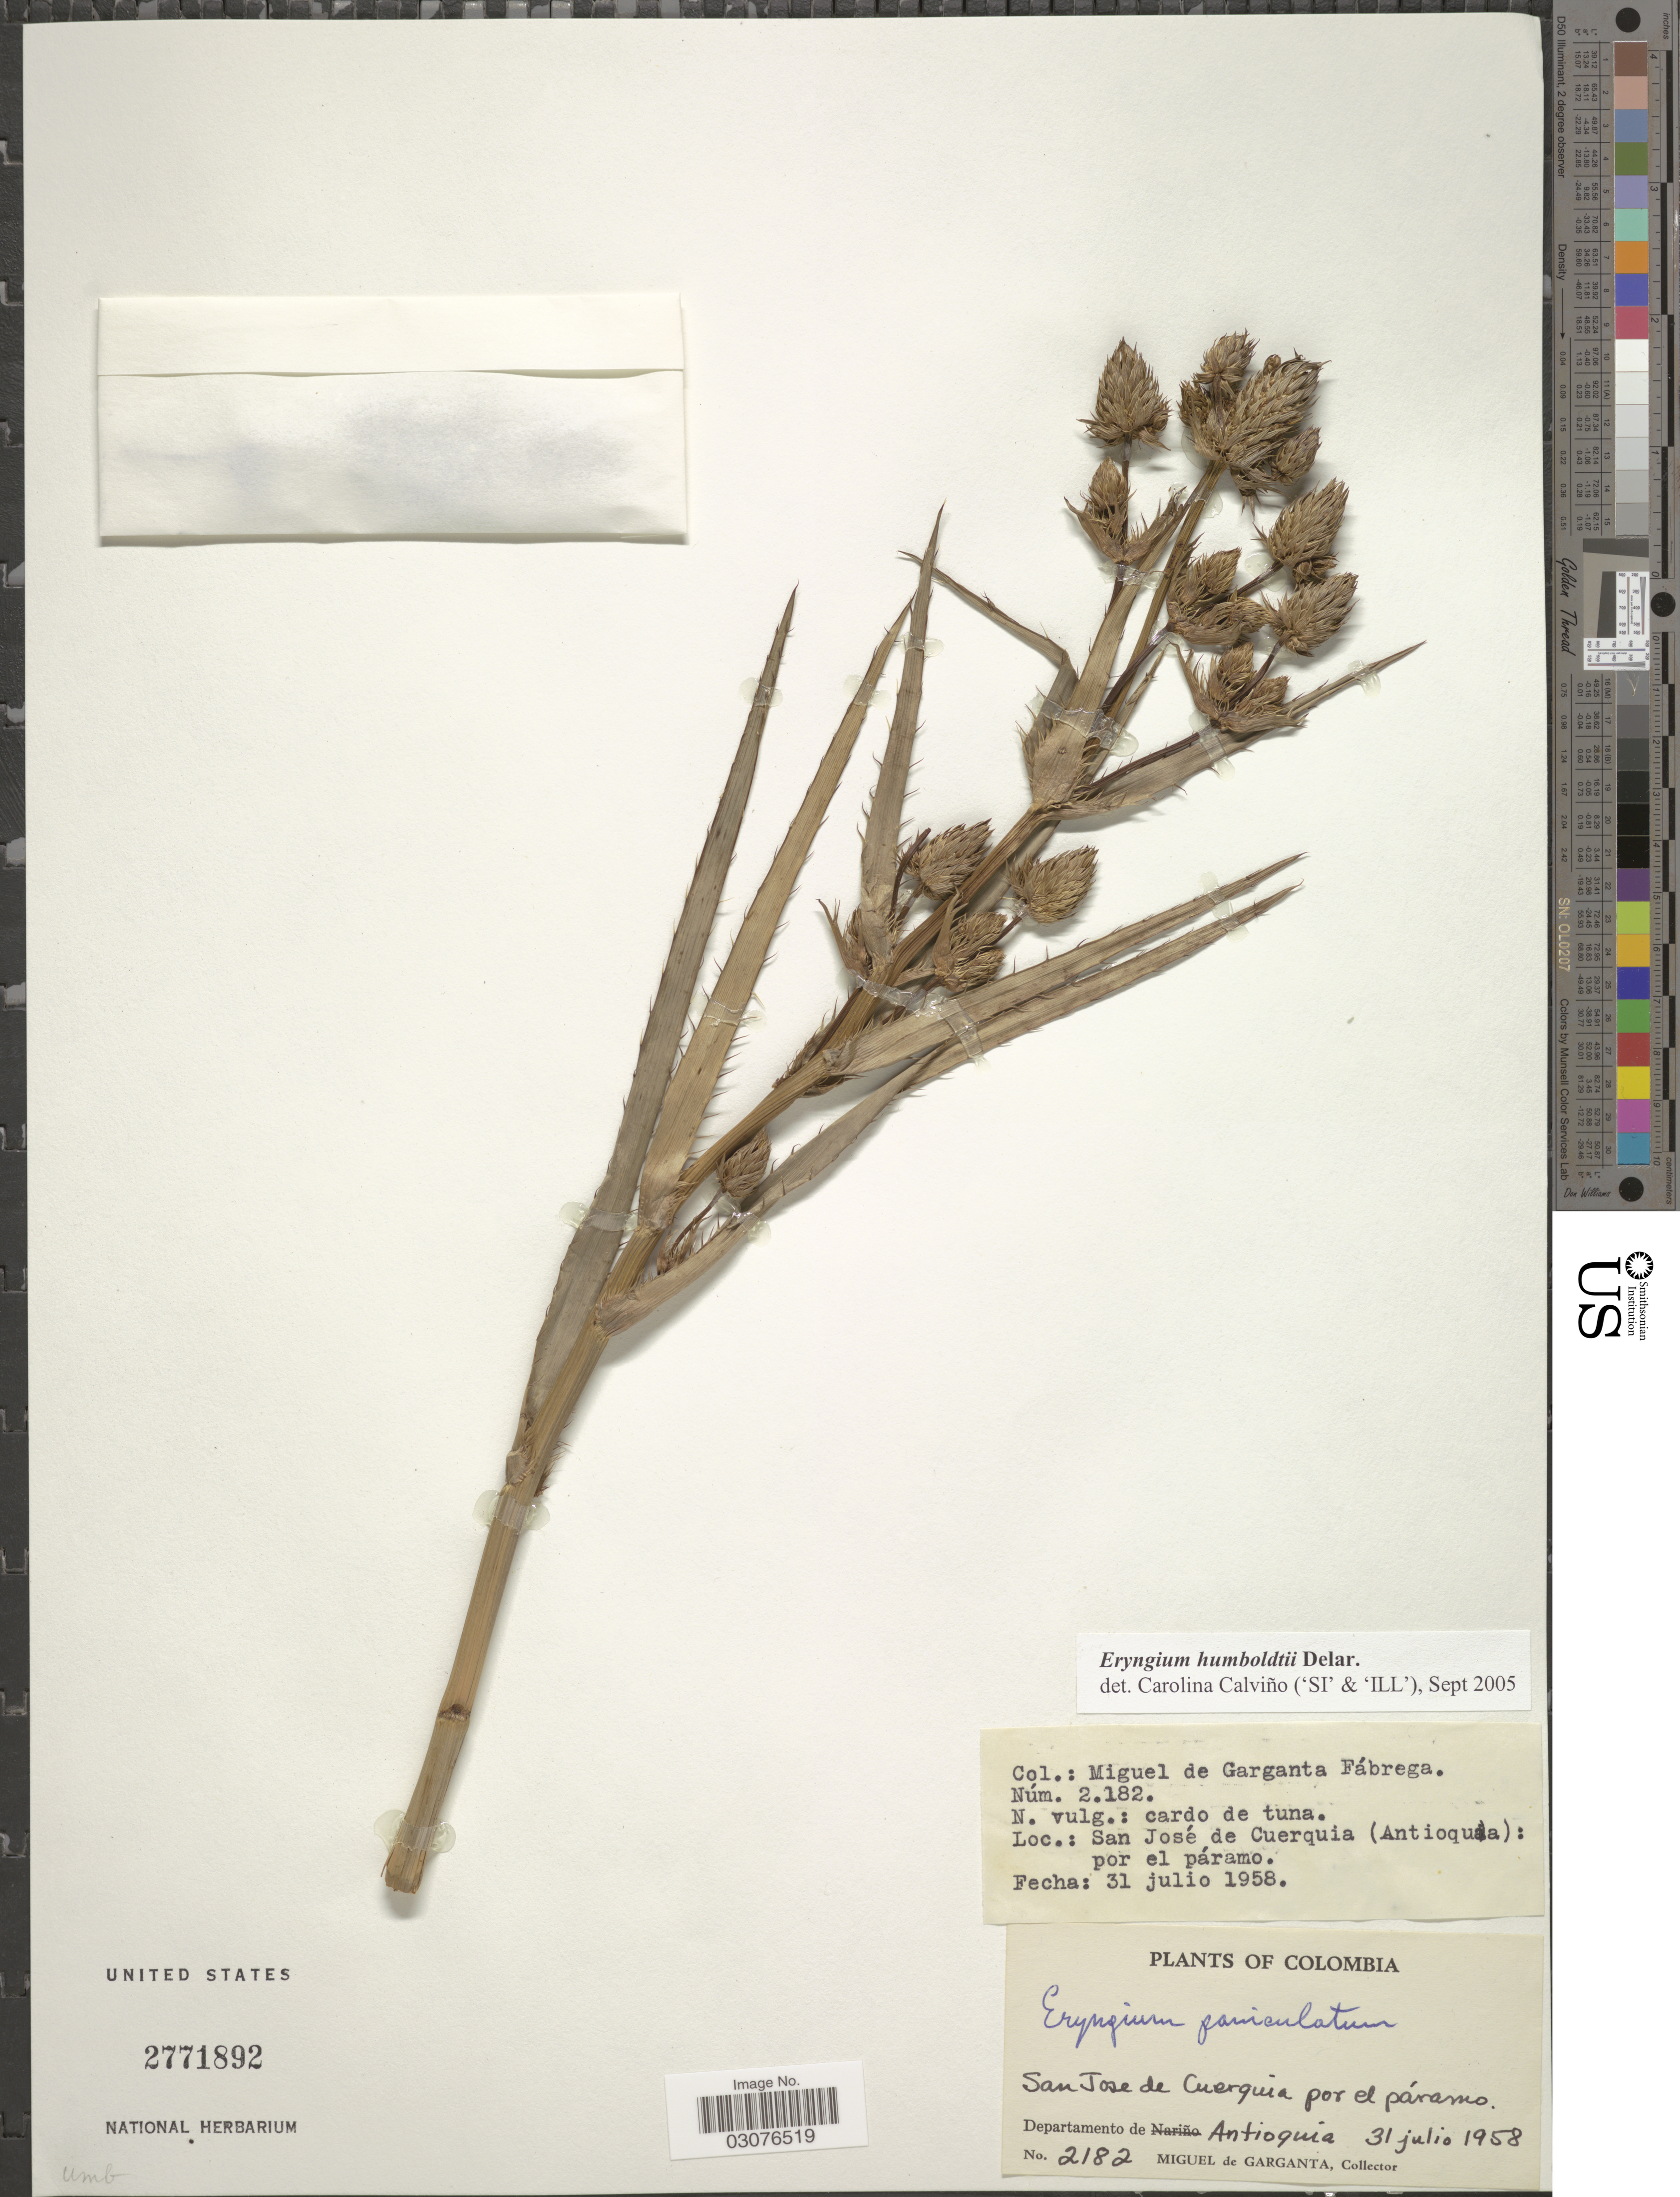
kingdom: Plantae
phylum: Tracheophyta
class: Magnoliopsida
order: Apiales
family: Apiaceae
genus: Eryngium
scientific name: Eryngium humboldtii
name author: F. Delaroche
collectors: M. Garganta-Fábrega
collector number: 2182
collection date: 1958-07-31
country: Colombia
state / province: Antioquia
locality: San Jose de Cuerquia por el páramo. Departamento de Antioquia.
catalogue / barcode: US 2771892